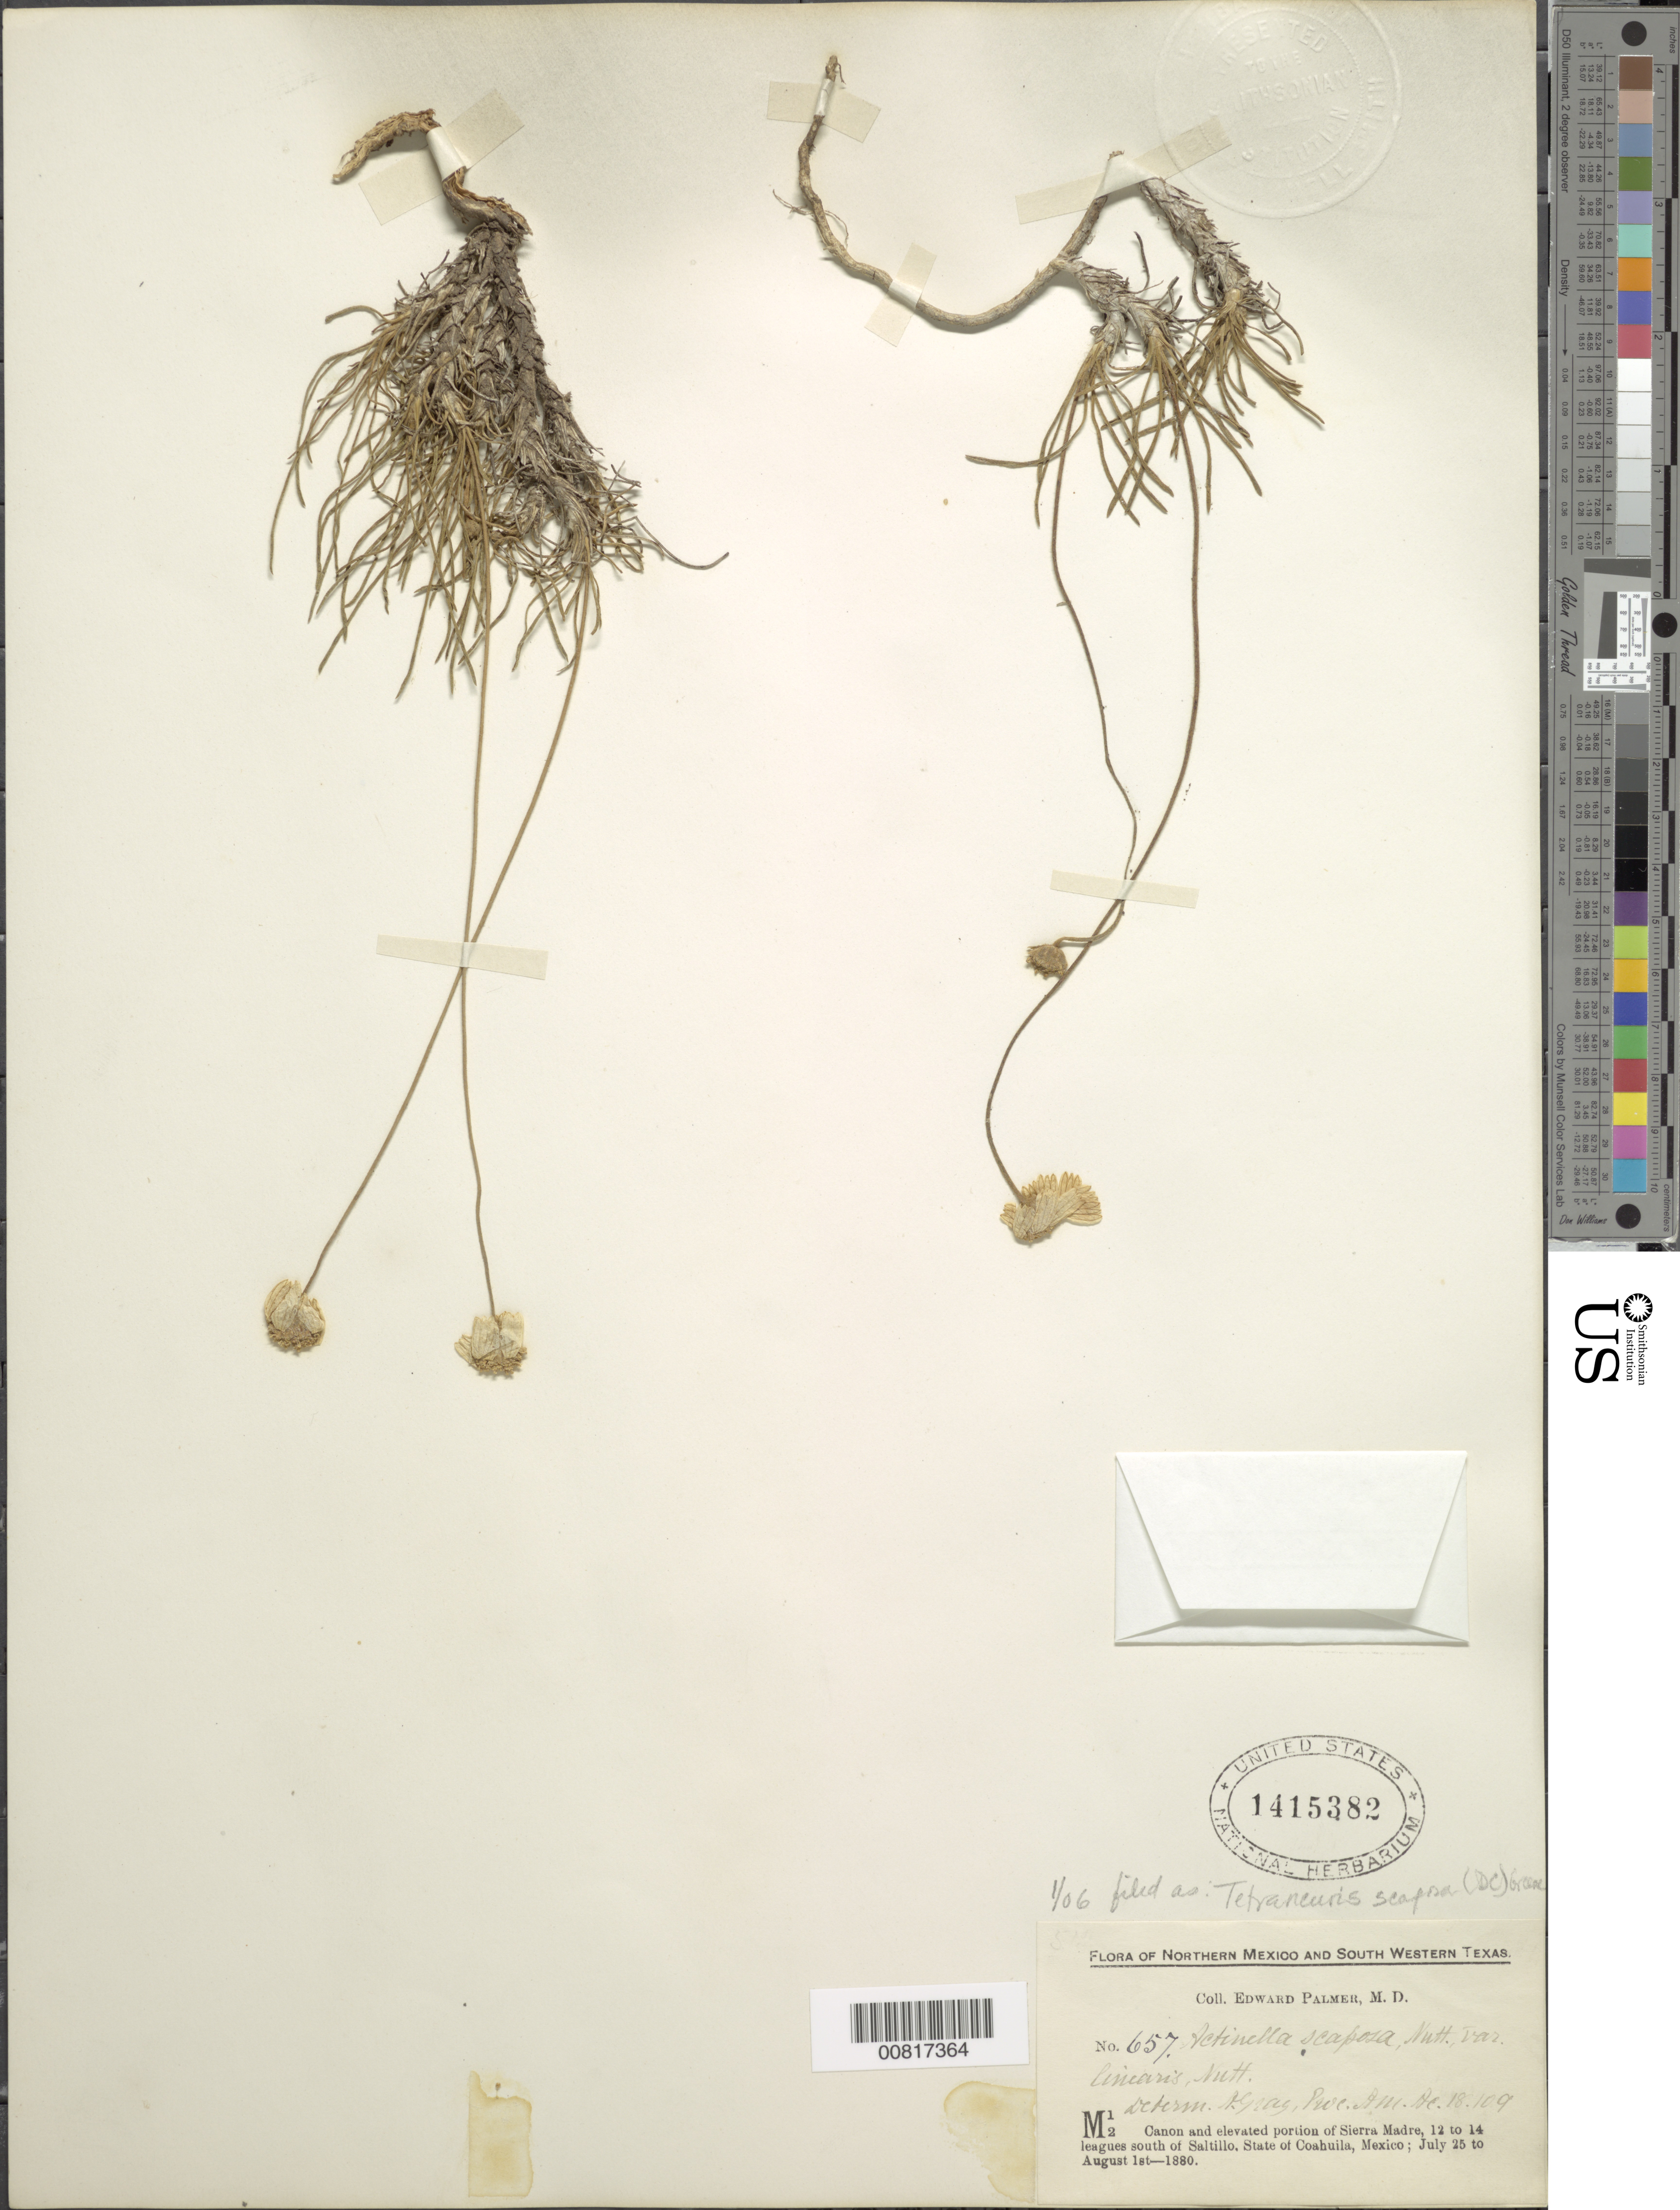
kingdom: Plantae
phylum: Tracheophyta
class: Magnoliopsida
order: Asterales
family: Asteraceae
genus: Tetraneuris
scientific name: Tetraneuris scaposa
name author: (DC.) Greene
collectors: E. Palmer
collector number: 657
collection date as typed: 25 Jul 1880 to 01 Aug 1880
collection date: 1880-07-25/1880-08-01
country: Mexico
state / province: Coahuila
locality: M12. Cañon and elevated portion of Sierra Madre, 12 to 14 leagues south of Saltillo, Coahuila.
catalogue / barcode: US 1415382